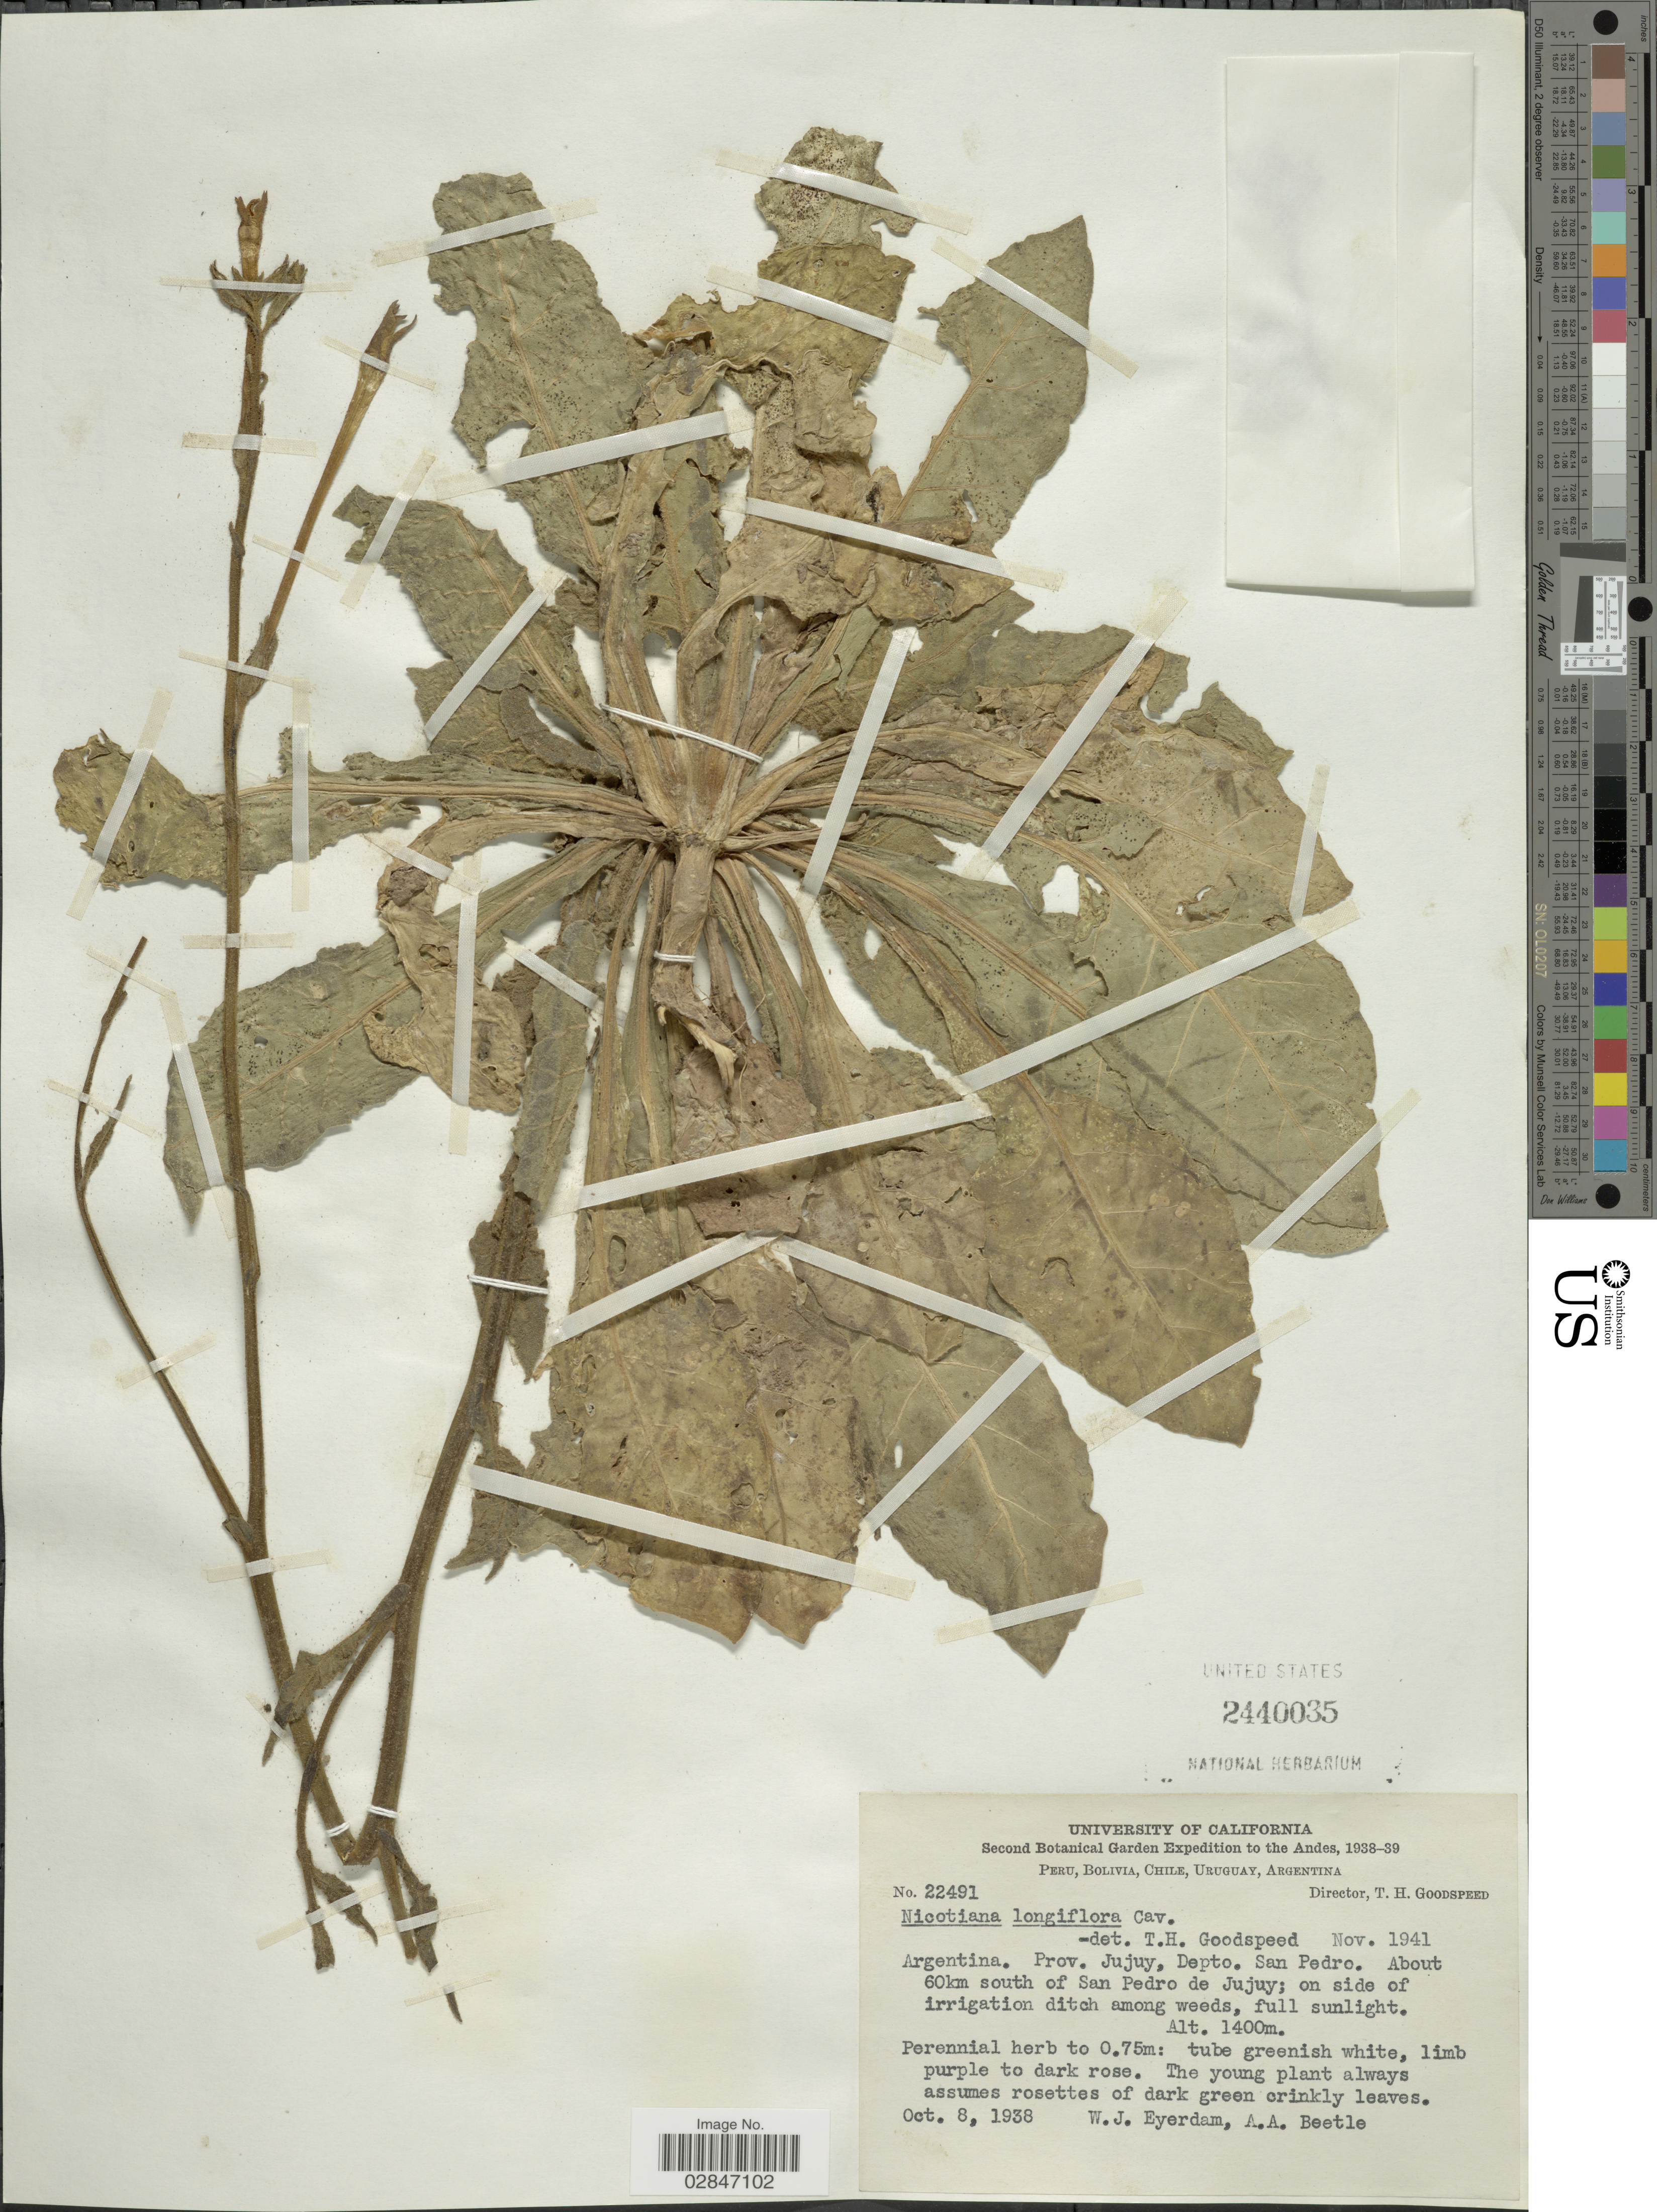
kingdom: Plantae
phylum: Tracheophyta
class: Magnoliopsida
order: Solanales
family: Solanaceae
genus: Nicotiana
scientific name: Nicotiana longiflora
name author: Cav.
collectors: W. J. Eyerdam & A. A. Beetle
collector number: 22491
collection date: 1938-10-08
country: Argentina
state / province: Jujuy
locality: Prov. Jujuy, Depto. San Pedro, About 60km south of San Pedro de Jujuy, The Andes.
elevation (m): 1400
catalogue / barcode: US 2440035